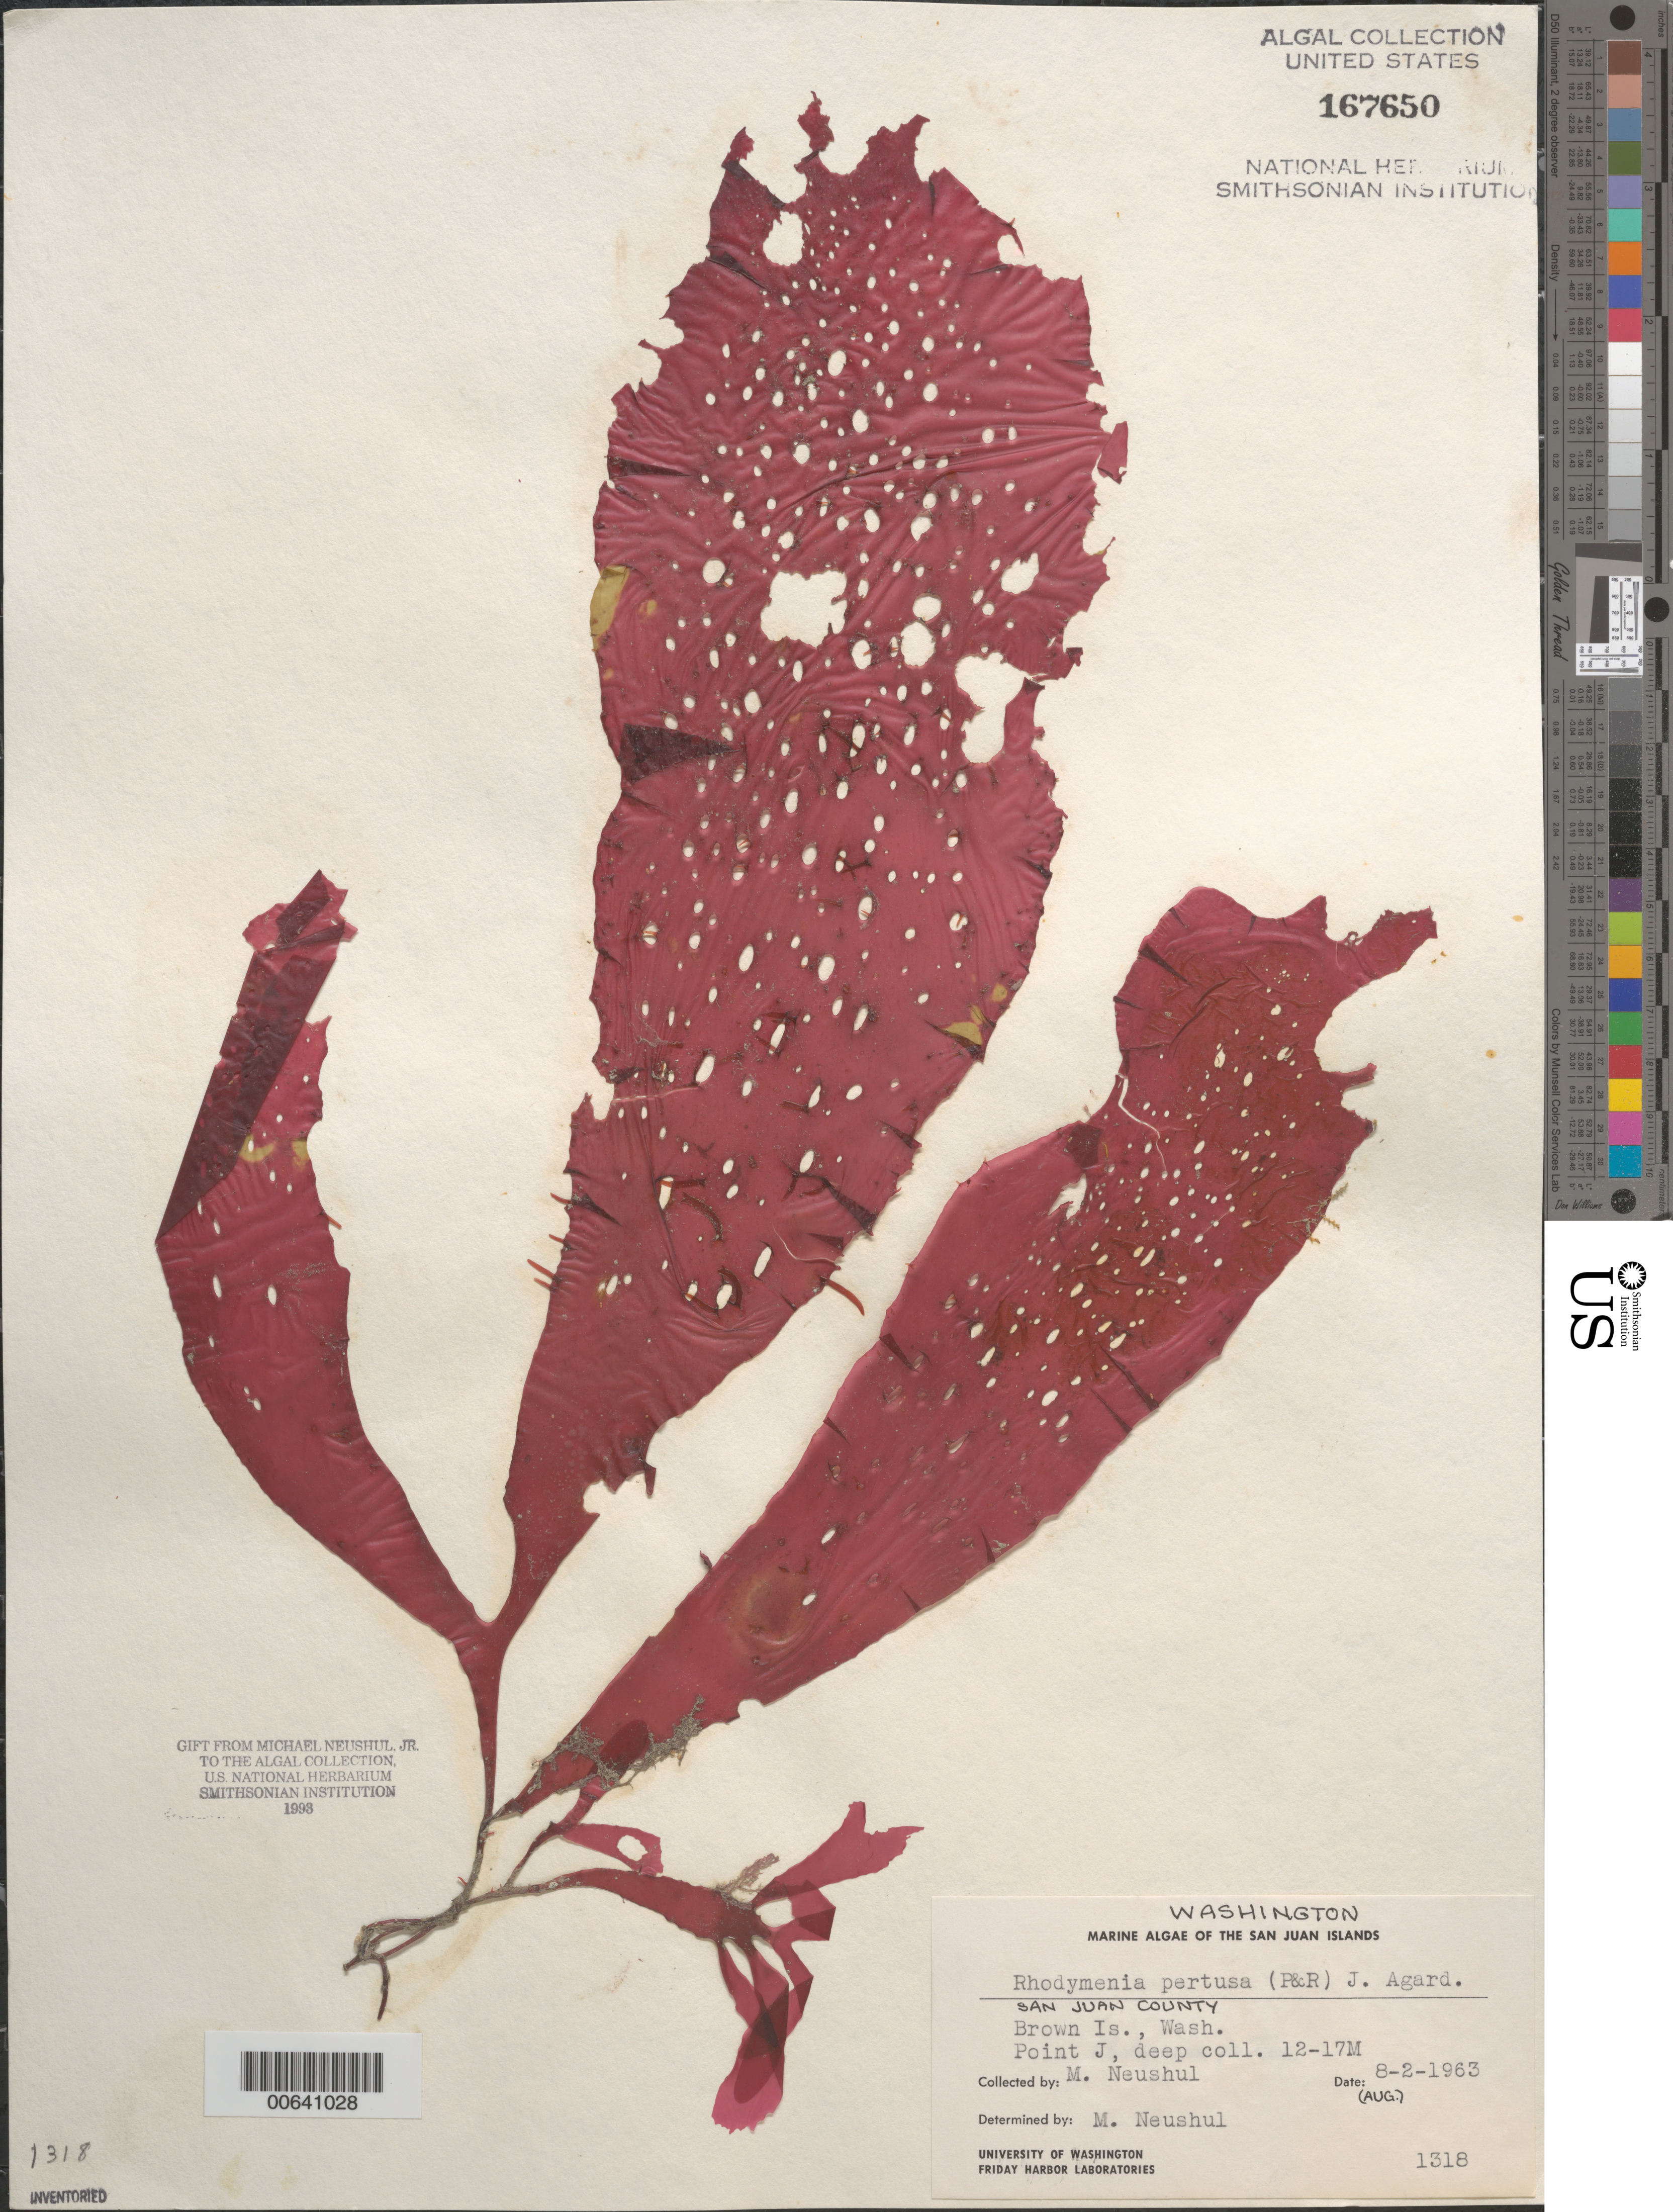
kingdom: Plantae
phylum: Rhodophyta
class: Florideophyceae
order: Rhodymeniales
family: Rhodymeniaceae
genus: Rhodymenia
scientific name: Rhodymenia pertusa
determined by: Neushul, M.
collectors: M. Neushul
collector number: Neushul 1318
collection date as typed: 02 Aug 1963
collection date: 1963-08-02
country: United States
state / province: Washington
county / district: San Juan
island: Brown Island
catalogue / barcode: US 167650